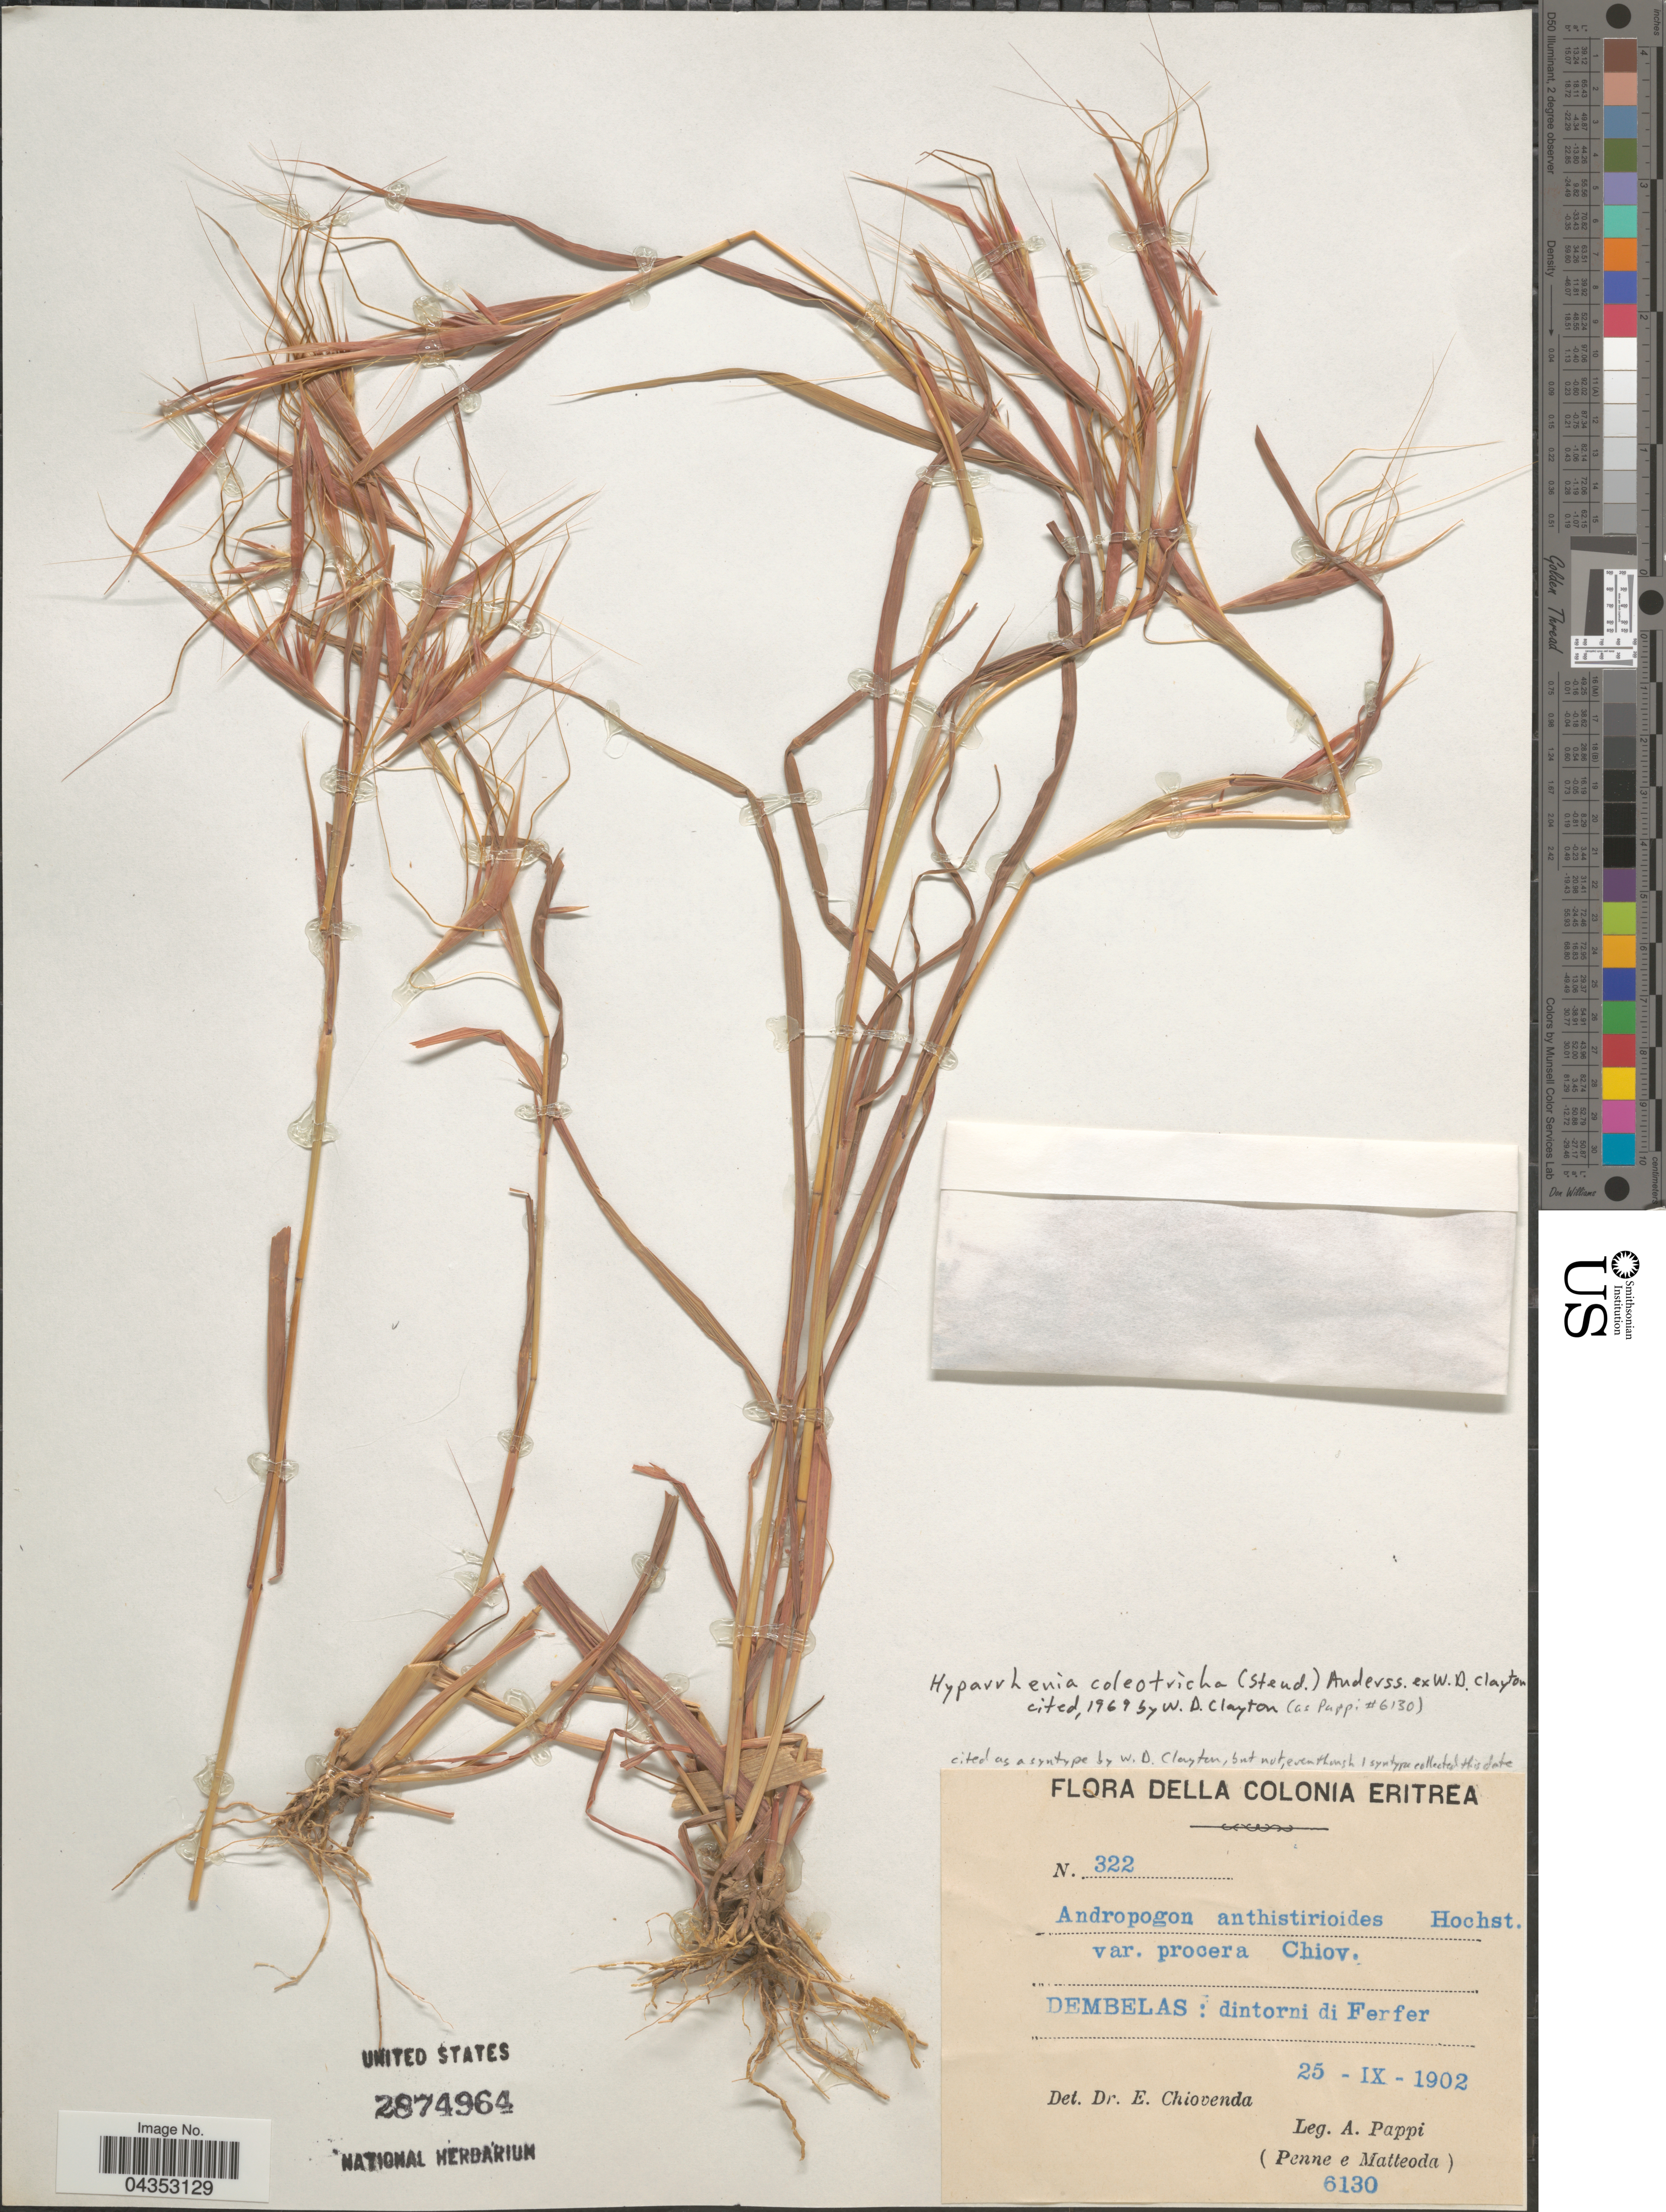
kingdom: Plantae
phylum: Tracheophyta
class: Liliopsida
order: Poales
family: Poaceae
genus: Hyparrhenia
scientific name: Hyparrhenia coleotricha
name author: (Steud.) Andersson ex Clayton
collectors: A. Pappi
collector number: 322/6130?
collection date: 1902-09-25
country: Eritrea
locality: Della Colonia Eritrea. Dembelas: dintorni di Ferfer.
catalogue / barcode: US 2874964